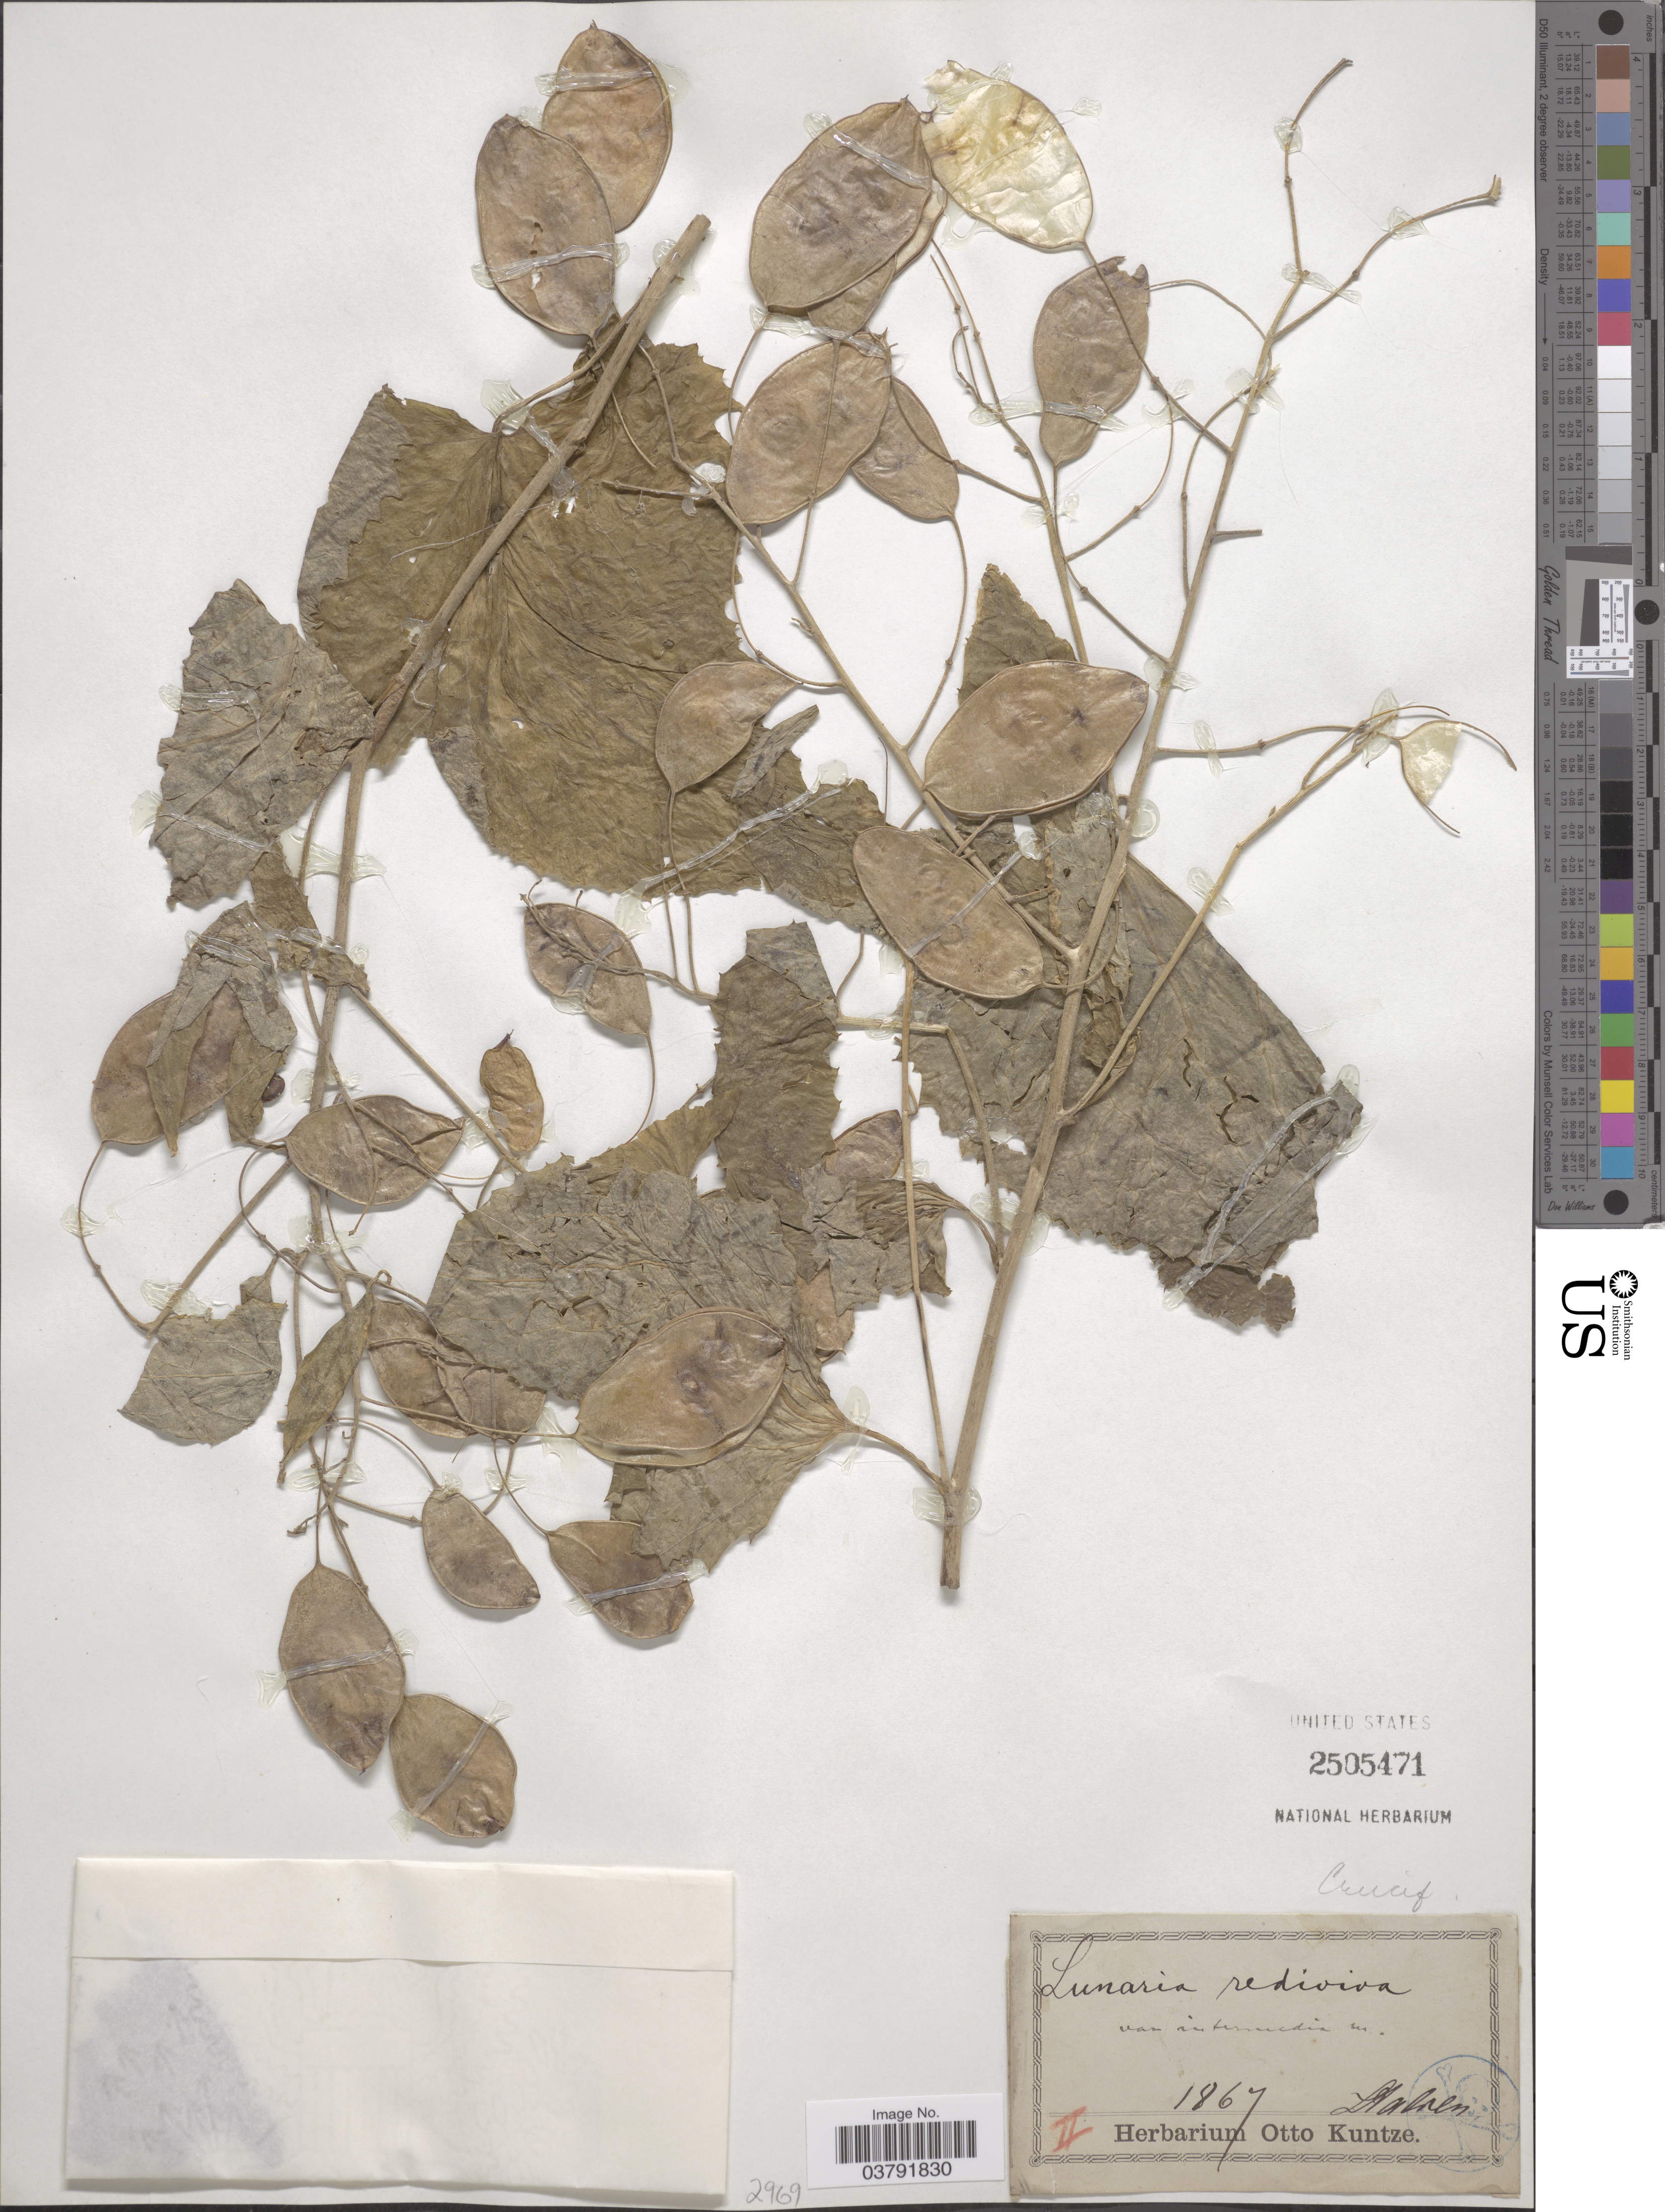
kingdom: Plantae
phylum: Tracheophyta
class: Magnoliopsida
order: Brassicales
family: Brassicaceae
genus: Lunaria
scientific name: Lunaria rediviva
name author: L.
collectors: ex herb. Otto Kuntze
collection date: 1867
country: Italy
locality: Italien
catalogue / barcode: US 2505471